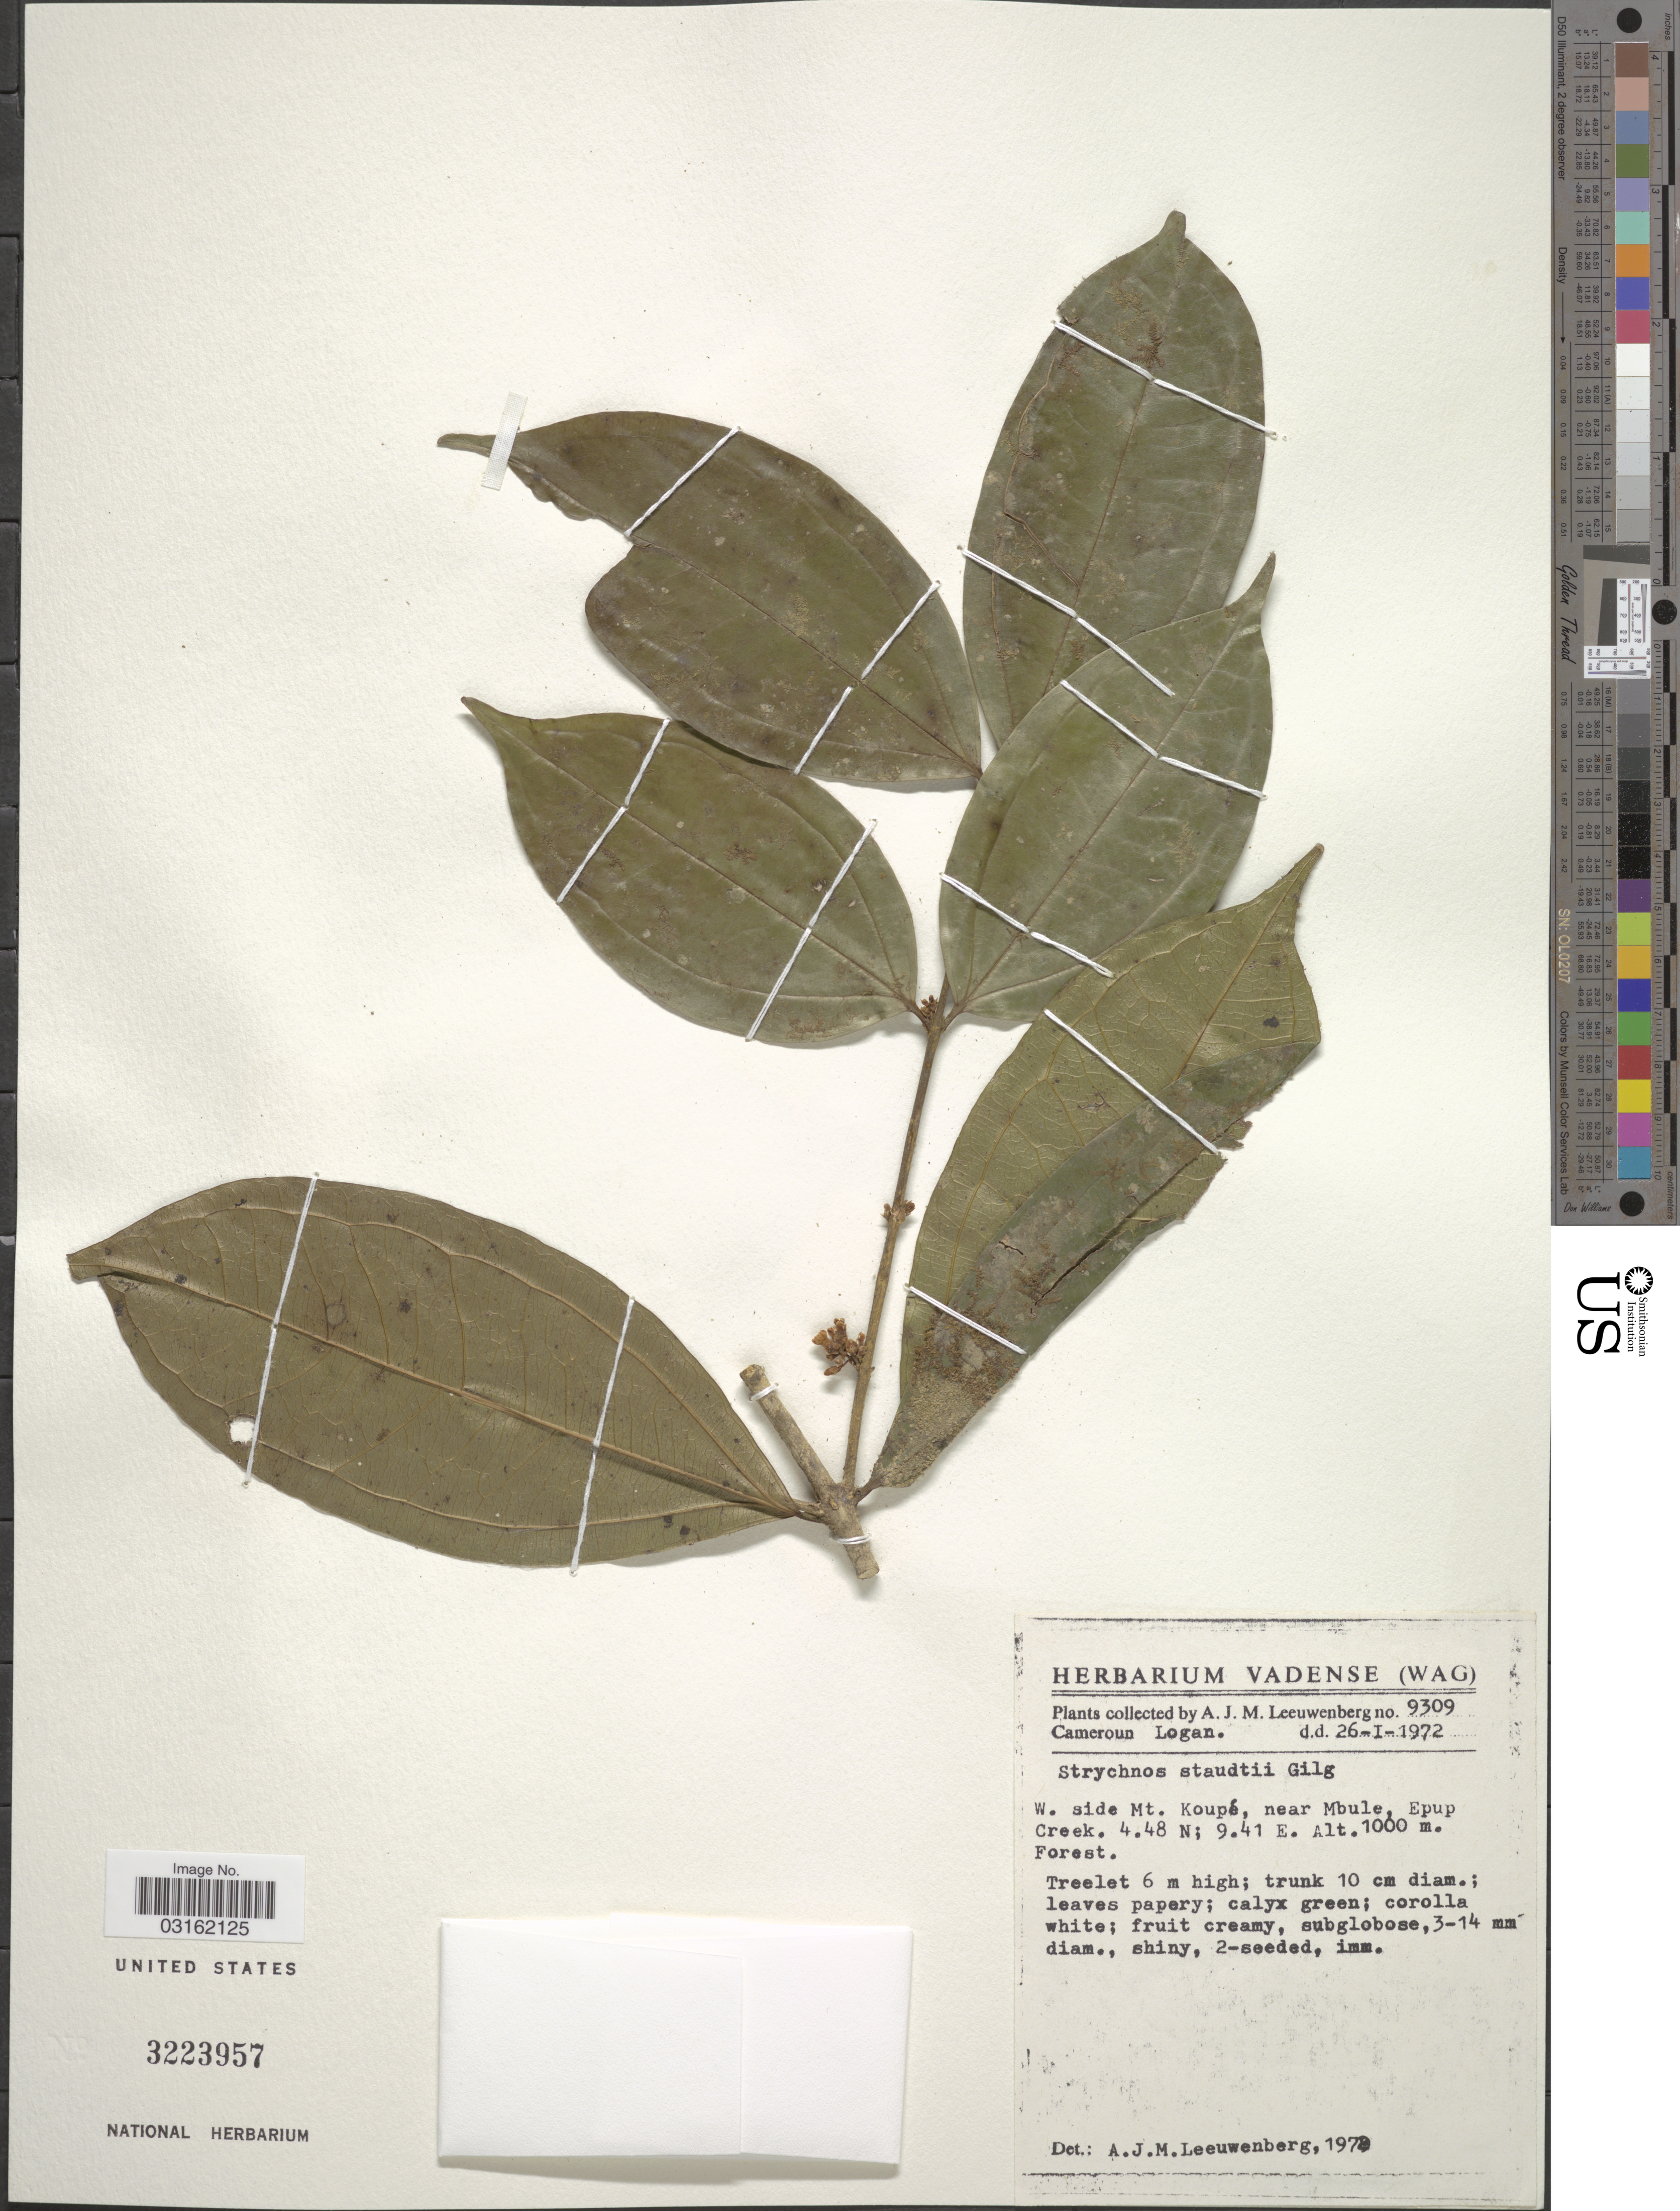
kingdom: Plantae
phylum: Tracheophyta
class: Magnoliopsida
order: Gentianales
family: Loganiaceae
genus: Strychnos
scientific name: Strychnos staudtii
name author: Gilg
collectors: A. J. M. Leeuwenberg & Logan.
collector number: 9309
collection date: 1972-01-26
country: Cameroon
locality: W. side Mt. Koupé, near Mbule, Epup Creek.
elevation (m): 1000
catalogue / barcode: US 3223957